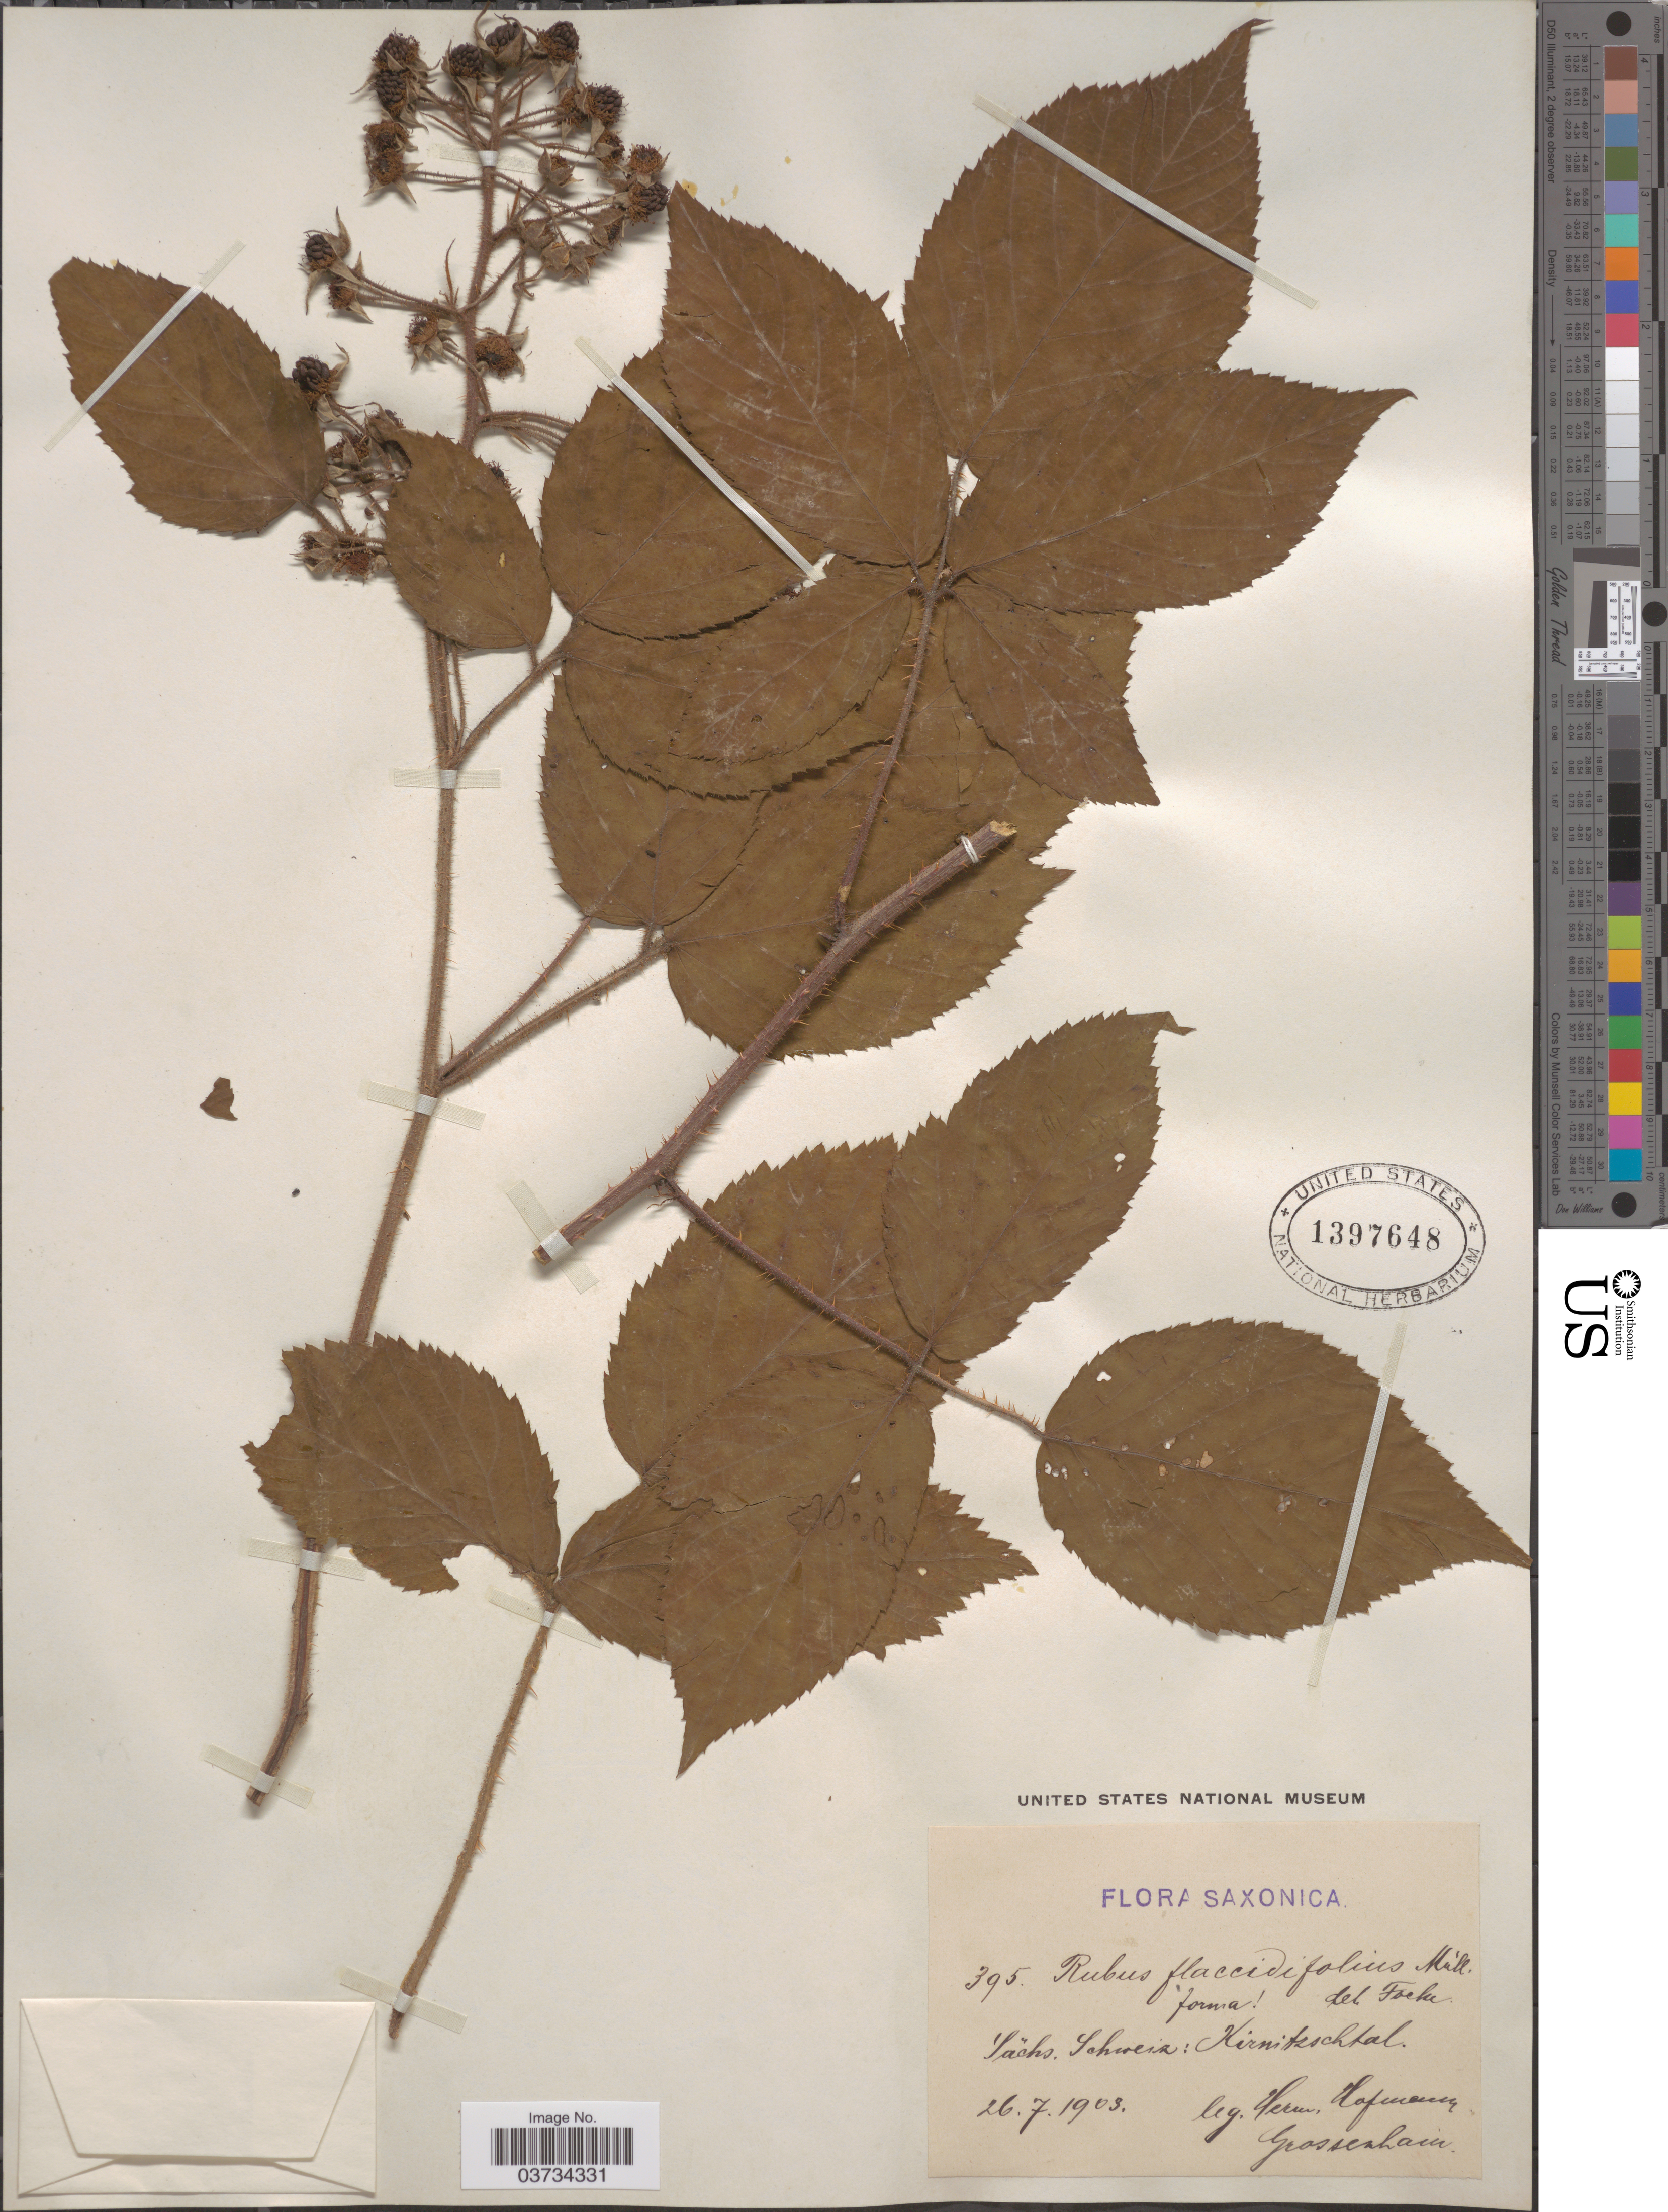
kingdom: Plantae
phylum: Tracheophyta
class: Magnoliopsida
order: Rosales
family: Rosaceae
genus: Rubus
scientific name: Rubus flaccidifolius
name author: P.J. Müll.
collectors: H. Hofmann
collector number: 395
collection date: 1903-07-26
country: Switzerland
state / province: Schwyz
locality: Saxonica. Sächs. Schweiz: Kirnitzschtal.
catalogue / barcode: US 1397648